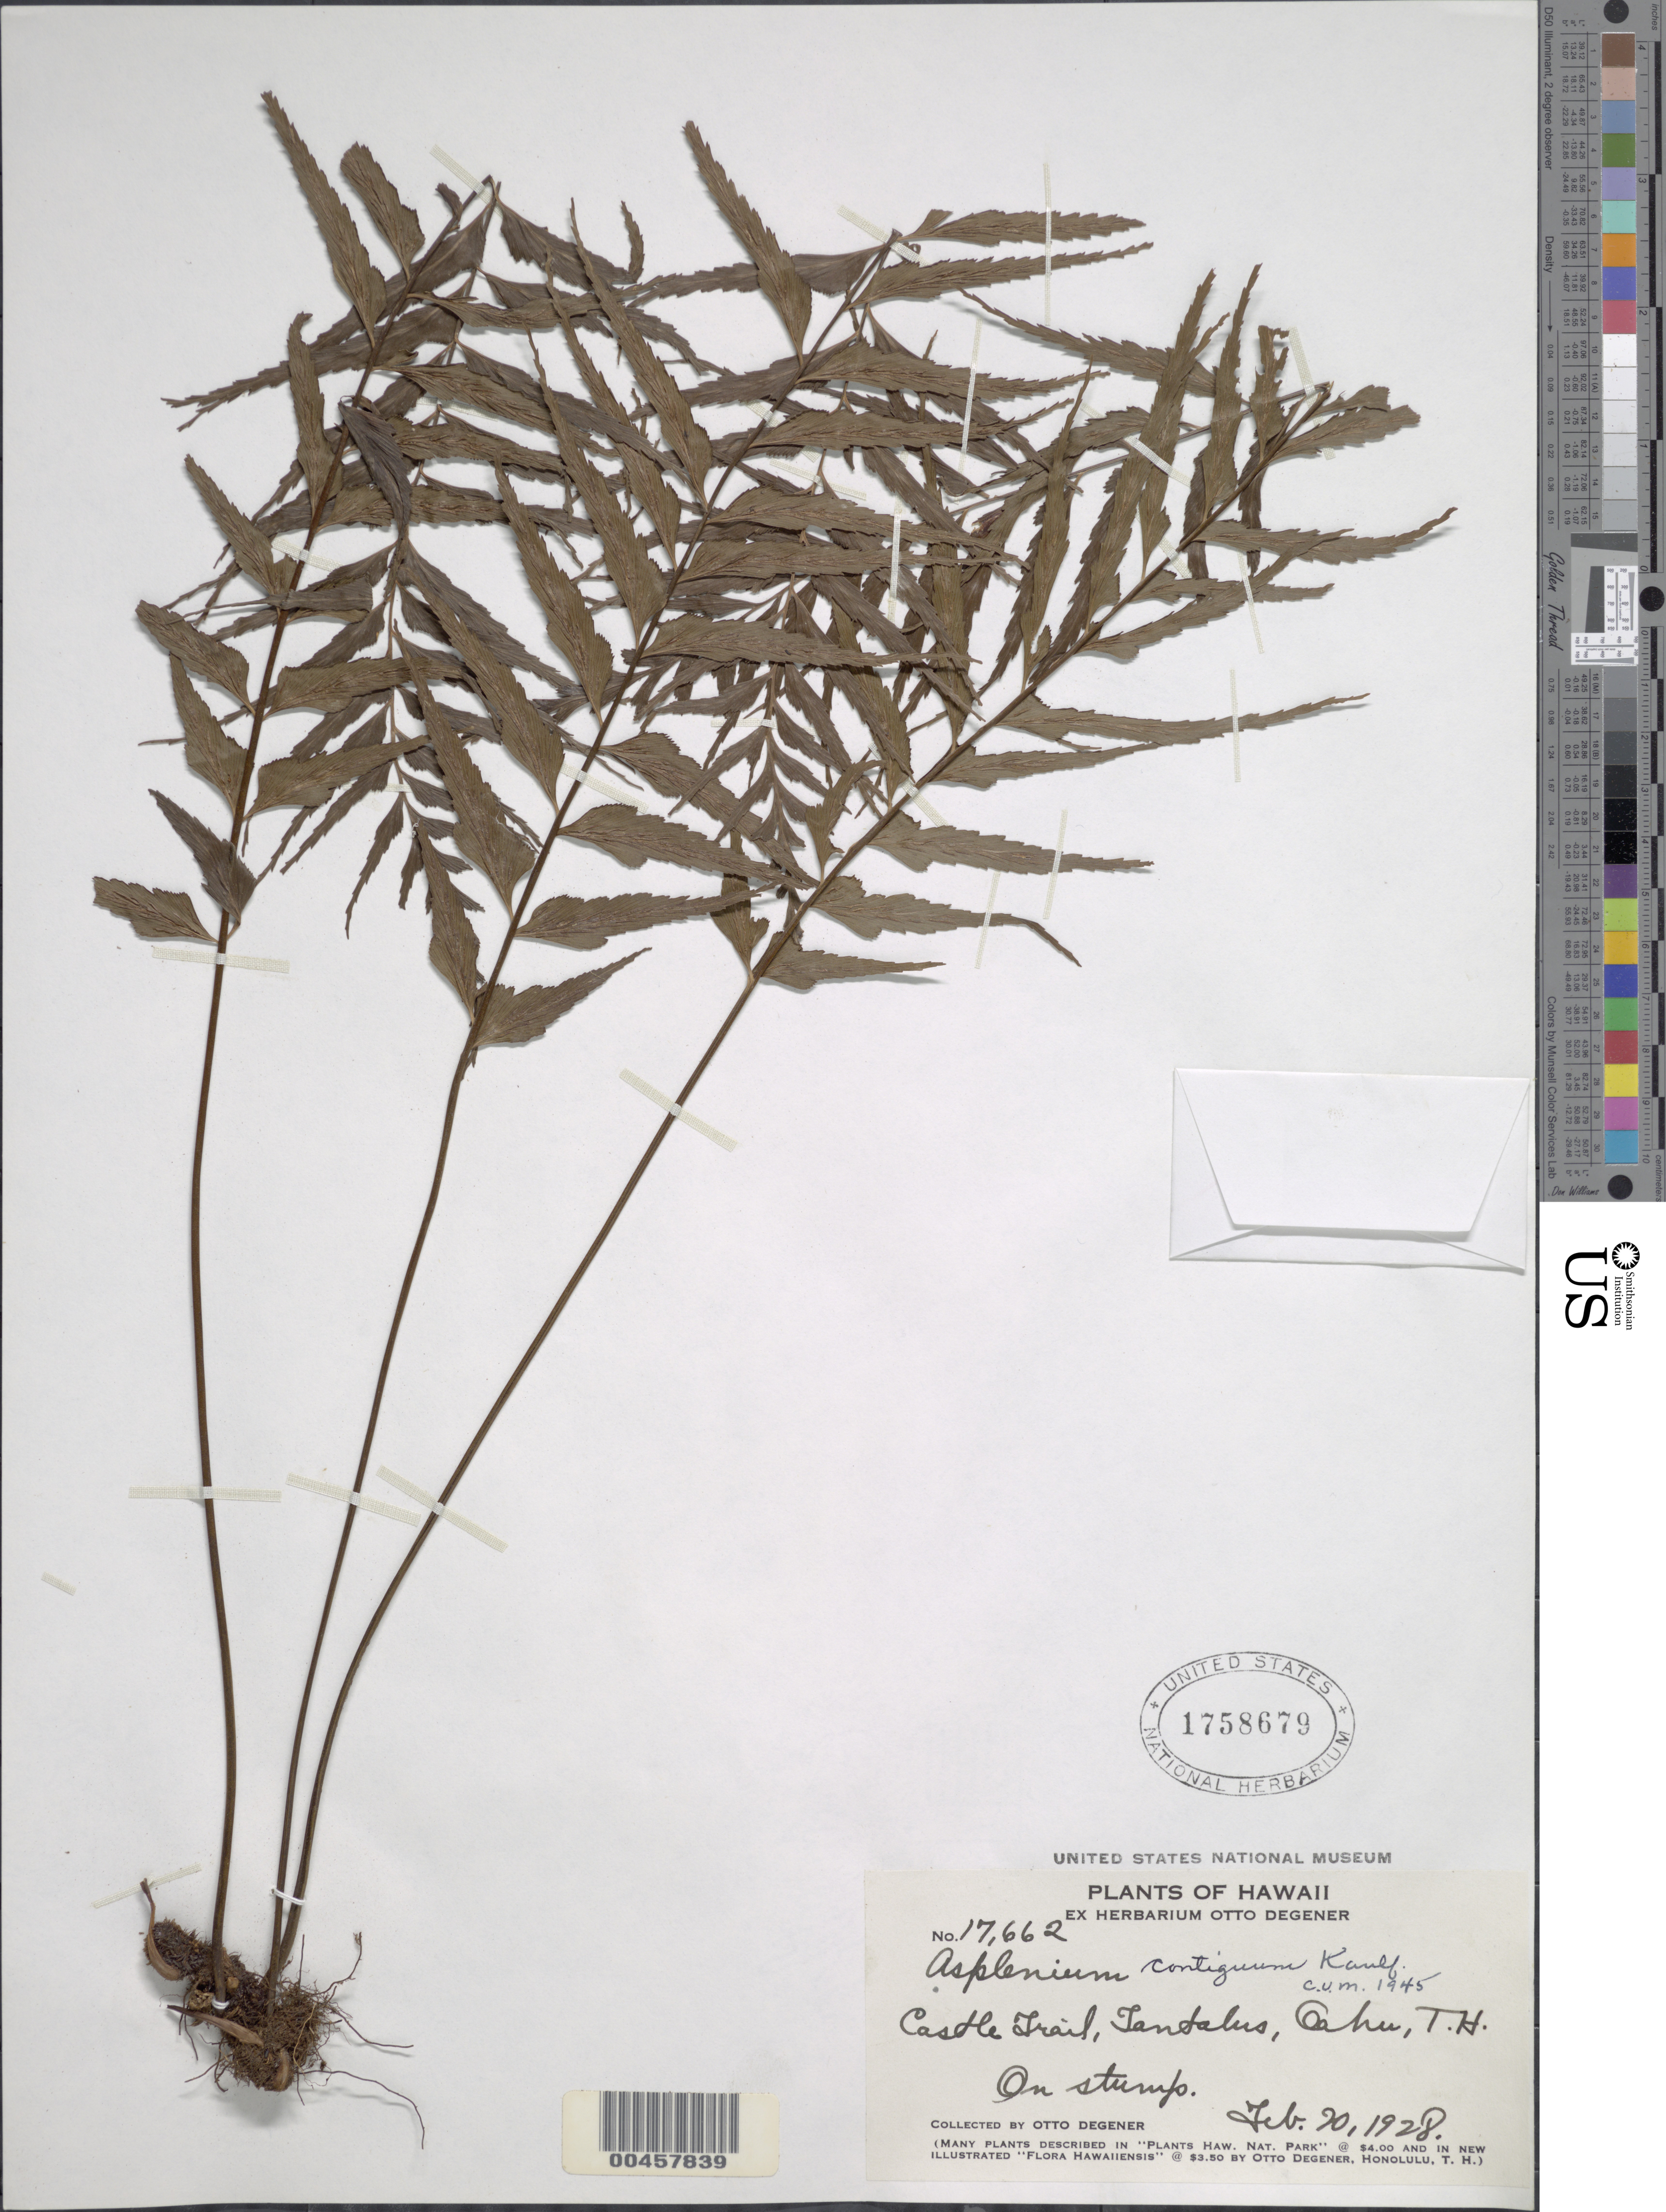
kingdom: Plantae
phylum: Tracheophyta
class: Polypodiopsida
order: Polypodiales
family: Aspleniaceae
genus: Asplenium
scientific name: Asplenium contiguum var. contiguum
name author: Kaulf.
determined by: Wagner, W. L., (BOT), Smithsonian Institution - National Museum of Natural History (UNITED STATES)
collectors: O. Degener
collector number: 17662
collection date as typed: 20 Feb 1928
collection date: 1928-02-20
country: United States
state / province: Hawaii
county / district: Honolulu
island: Oahu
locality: Castle Trail, Tantalus, Oahu, T.H.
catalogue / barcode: US 1758679